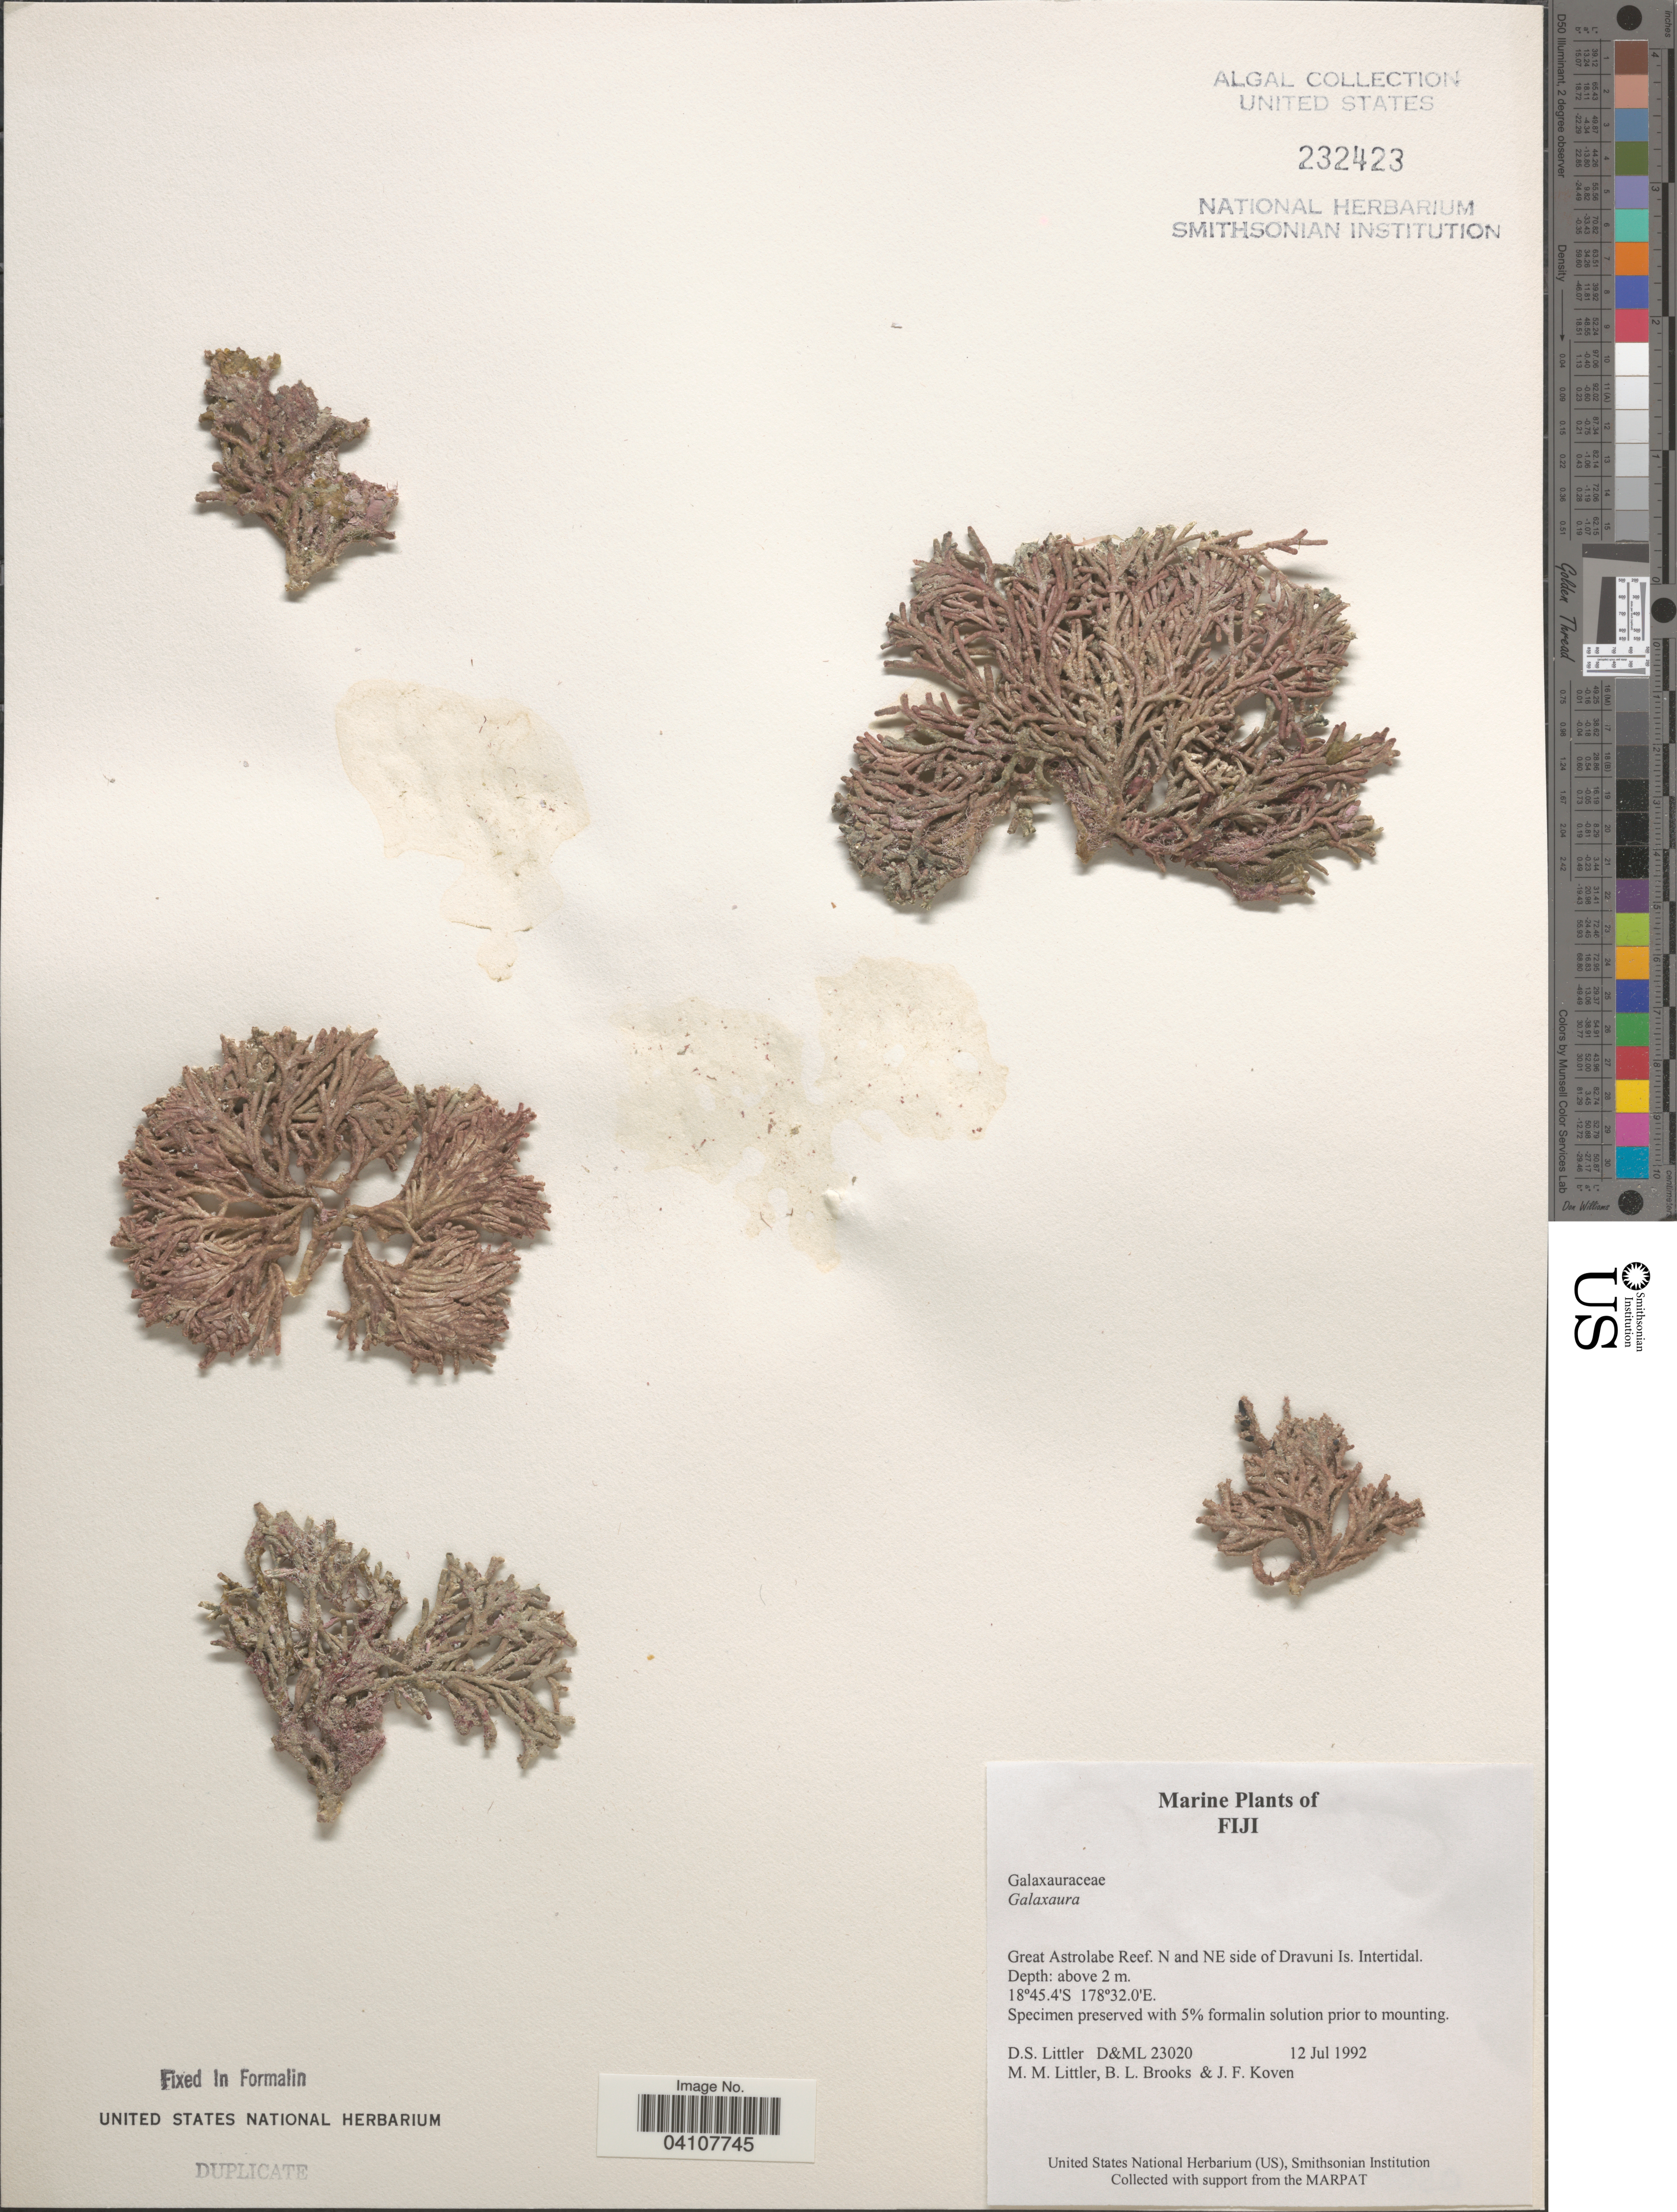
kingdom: Plantae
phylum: Rhodophyta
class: Florideophyceae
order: Nemaliales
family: Galaxauraceae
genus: Galaxaura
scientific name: Galaxaura sp.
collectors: D. S. Littler, B. Brooks & J. Koven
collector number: D&ML23020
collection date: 1992-07-12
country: Fiji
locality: Great Astrolabe Reef. N and NE side of Dravuni Is. Intertidal.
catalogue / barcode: US 232423